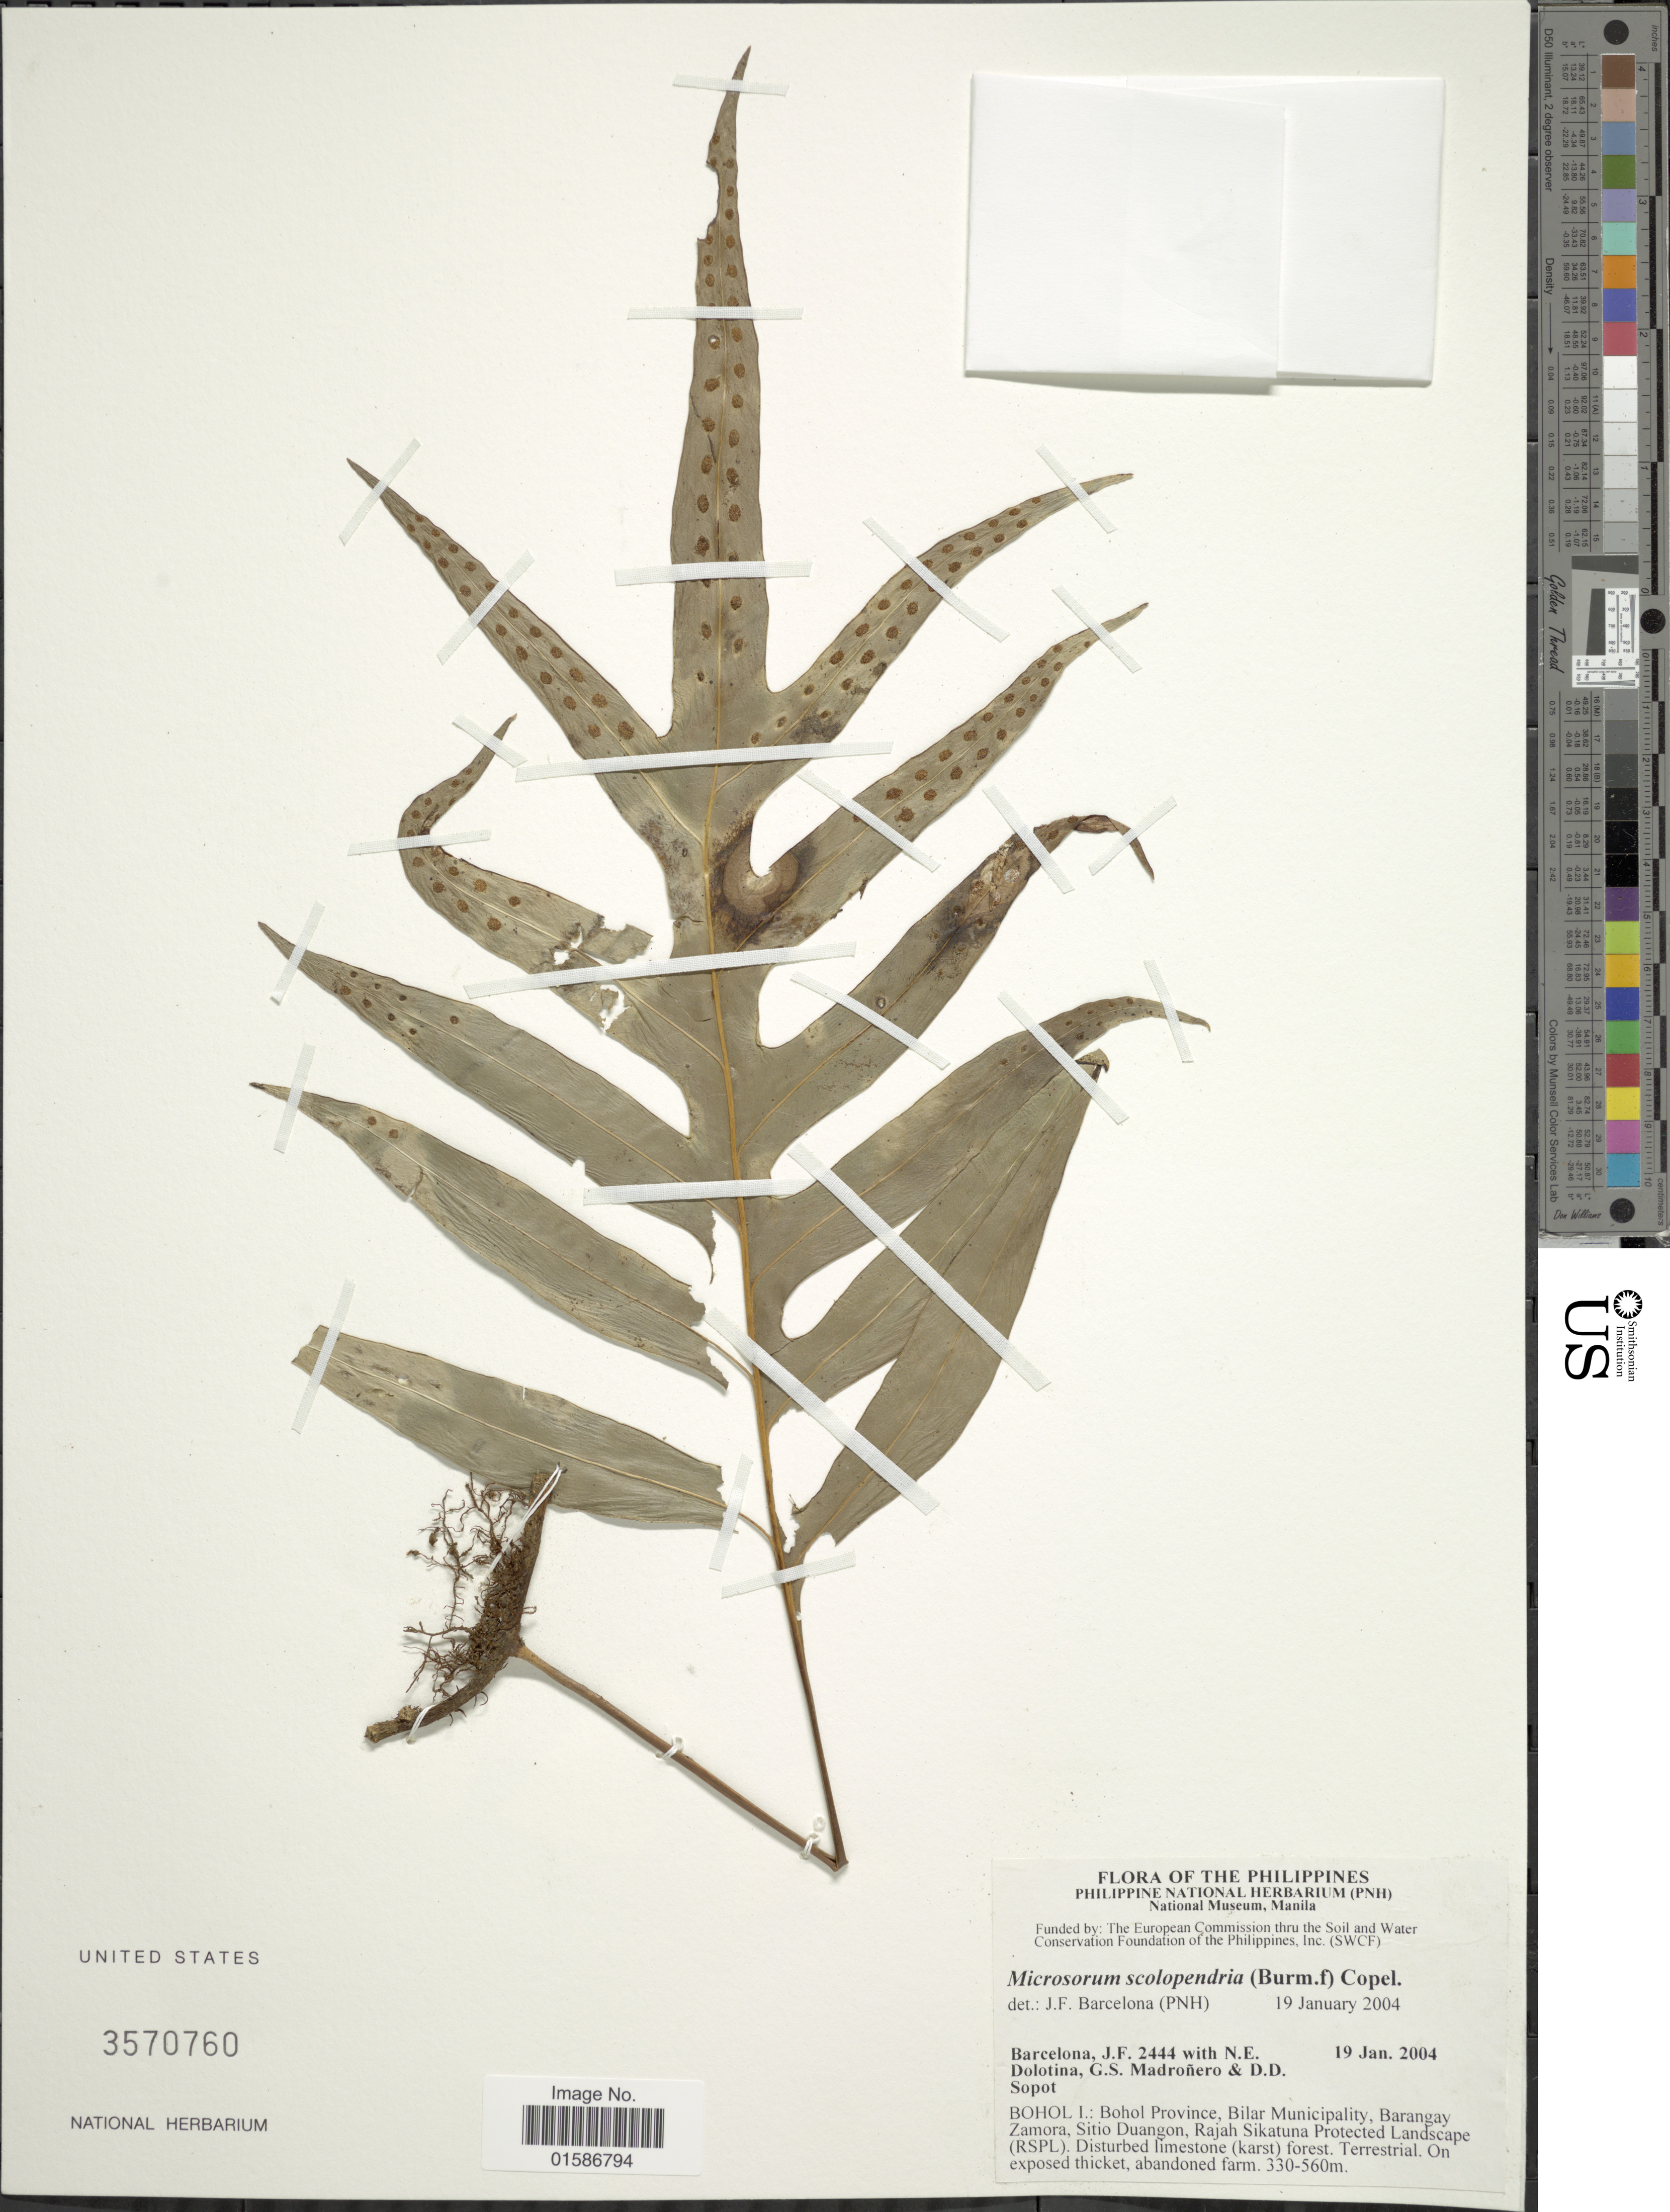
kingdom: Plantae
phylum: Tracheophyta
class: Polypodiopsida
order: Polypodiales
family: Polypodiaceae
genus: Microsorum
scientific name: Microsorum scolopendria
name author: (Burm. f.) Copel.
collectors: J. F. Barcelona, N. Dolotina, G. Madroñero & D. Sopot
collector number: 2444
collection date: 2004-01-19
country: Philippines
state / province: Central Visayas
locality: Bohol I.; Bohol Province, Bliar Municipality, Barangay Zamora, Sitio Duangon, Rajah Sikatuna Protected Landscape (RSPL)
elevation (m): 330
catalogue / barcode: US 3570760